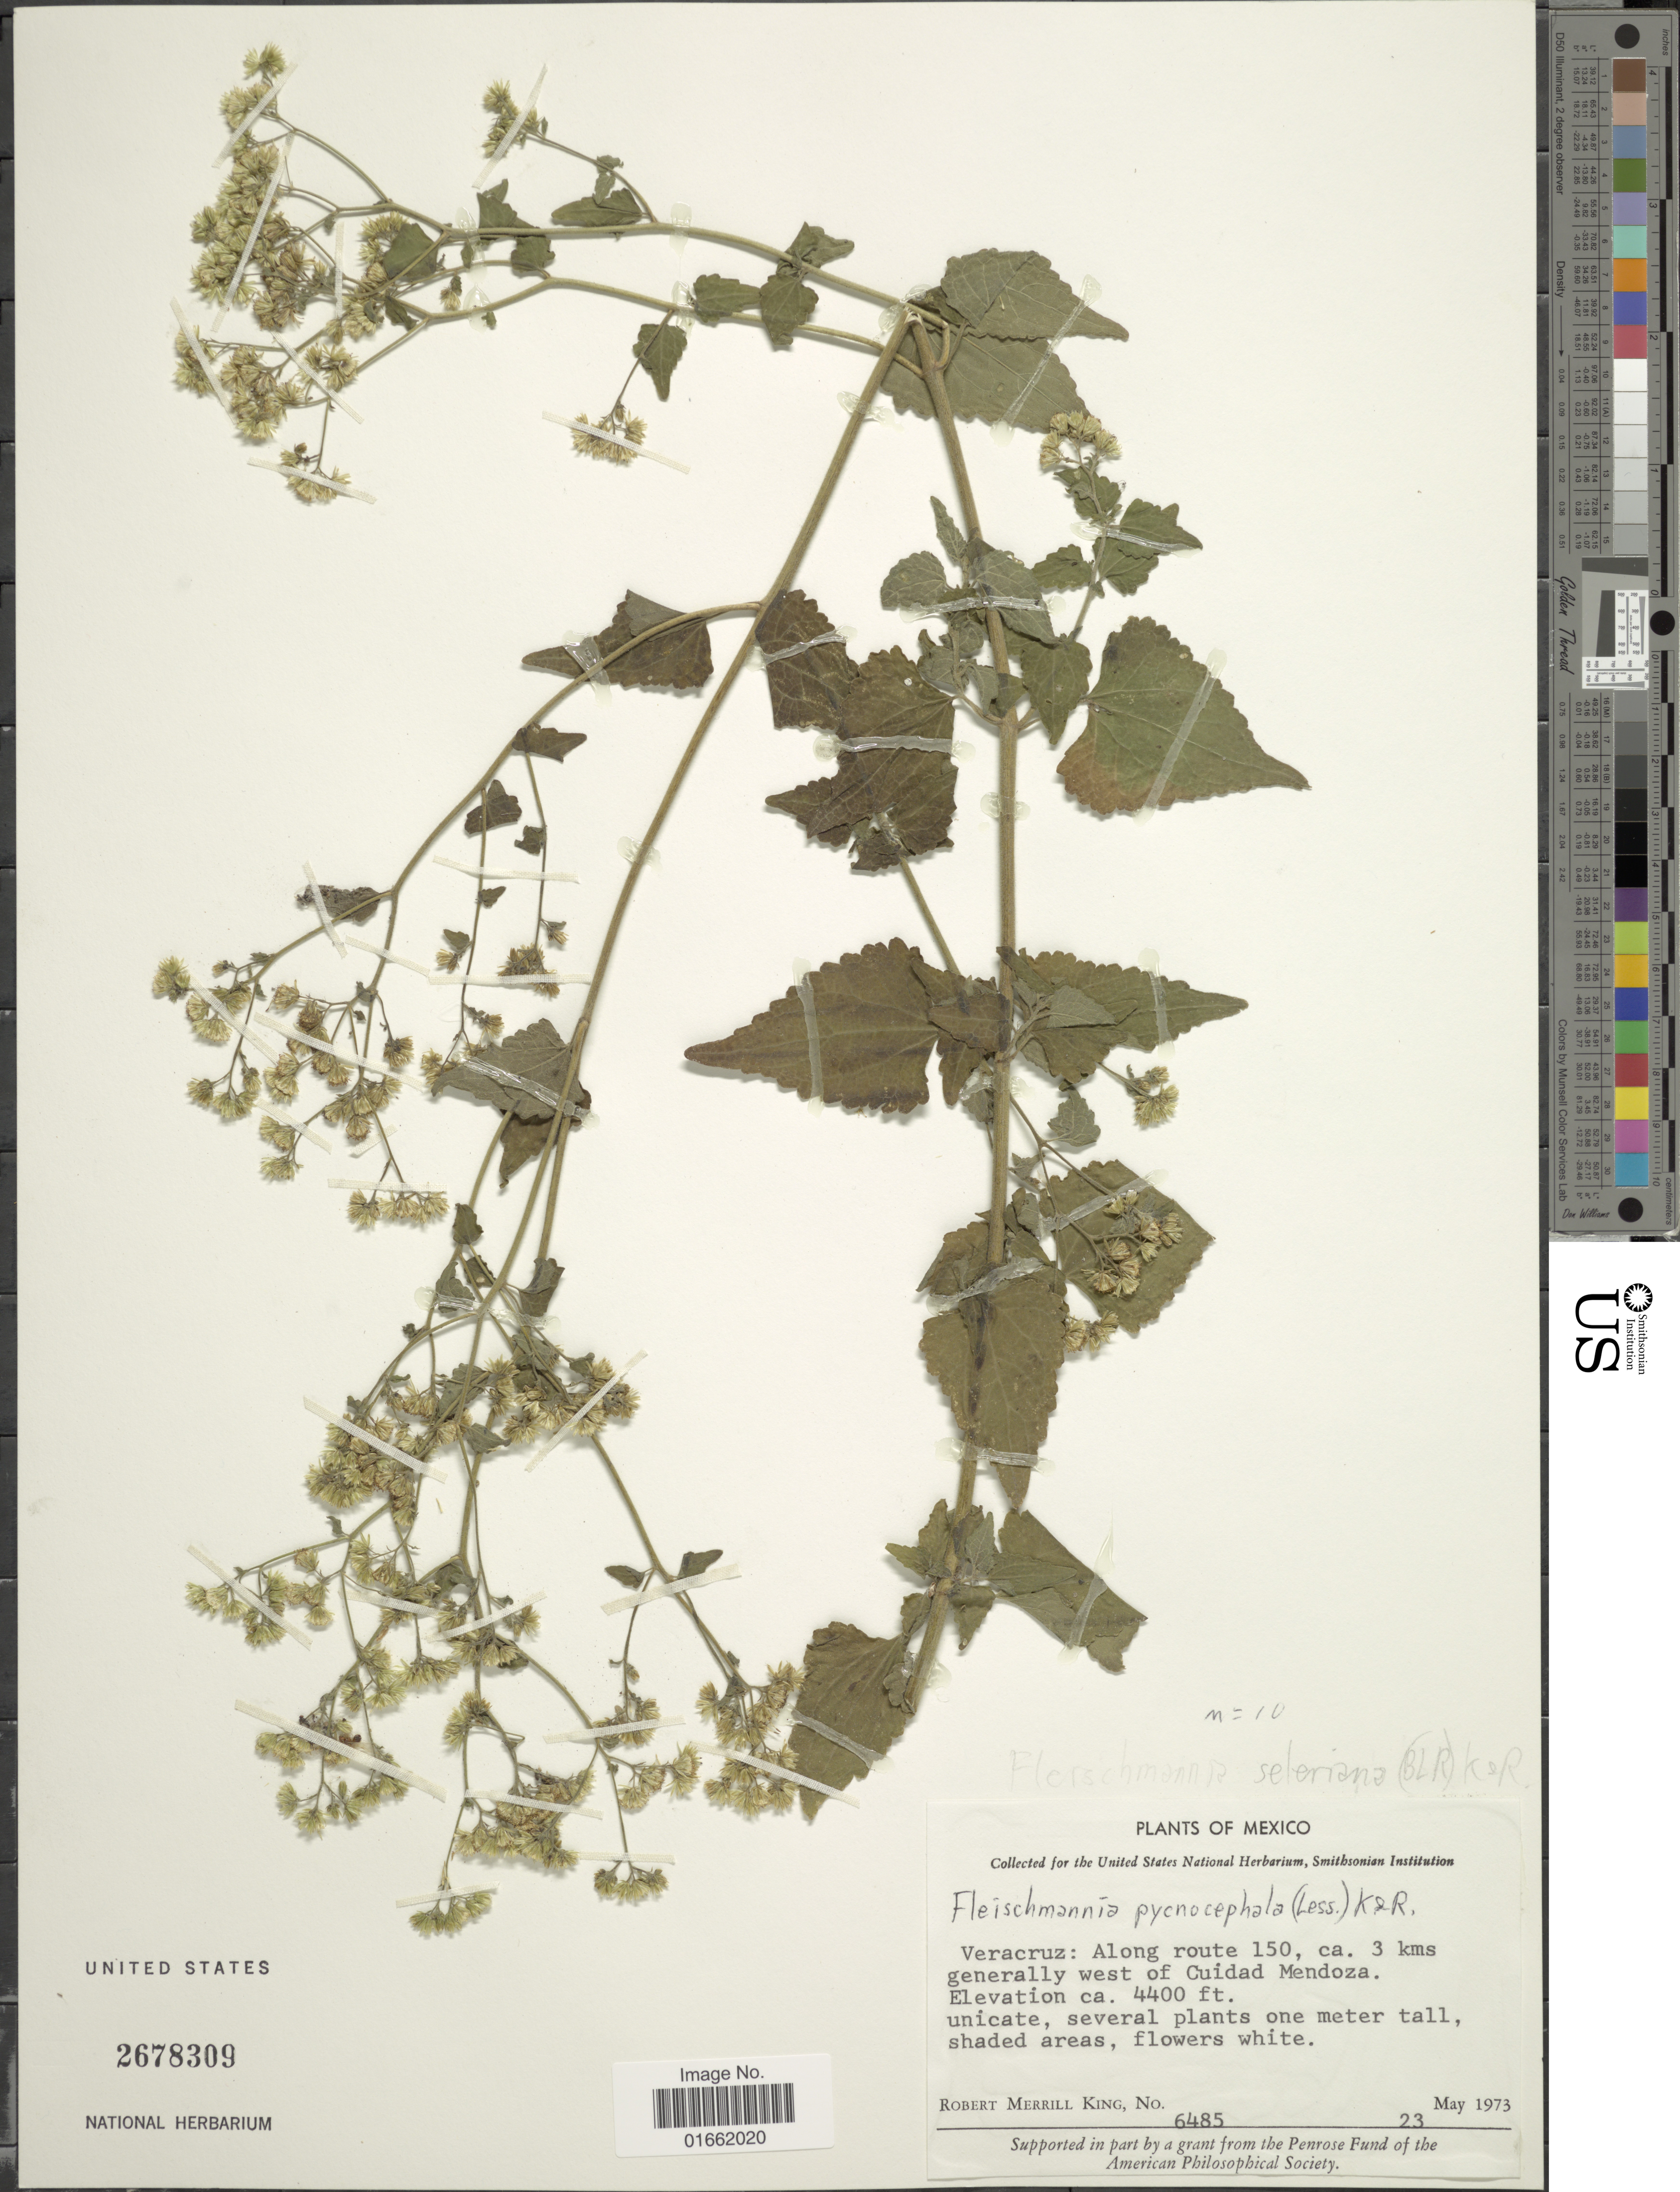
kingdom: Plantae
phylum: Tracheophyta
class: Magnoliopsida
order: Asterales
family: Asteraceae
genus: Fleischmannia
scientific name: Fleischmannia seleriana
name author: (B.L. Rob.) R.M. King & H. Rob.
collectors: R. M. King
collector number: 6485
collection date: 1973-05-23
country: Mexico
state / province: Veracruz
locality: Veracruz: Along route 150, ca. 3 kms generally west of Cuidad Mendoza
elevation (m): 1341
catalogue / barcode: US 2678309